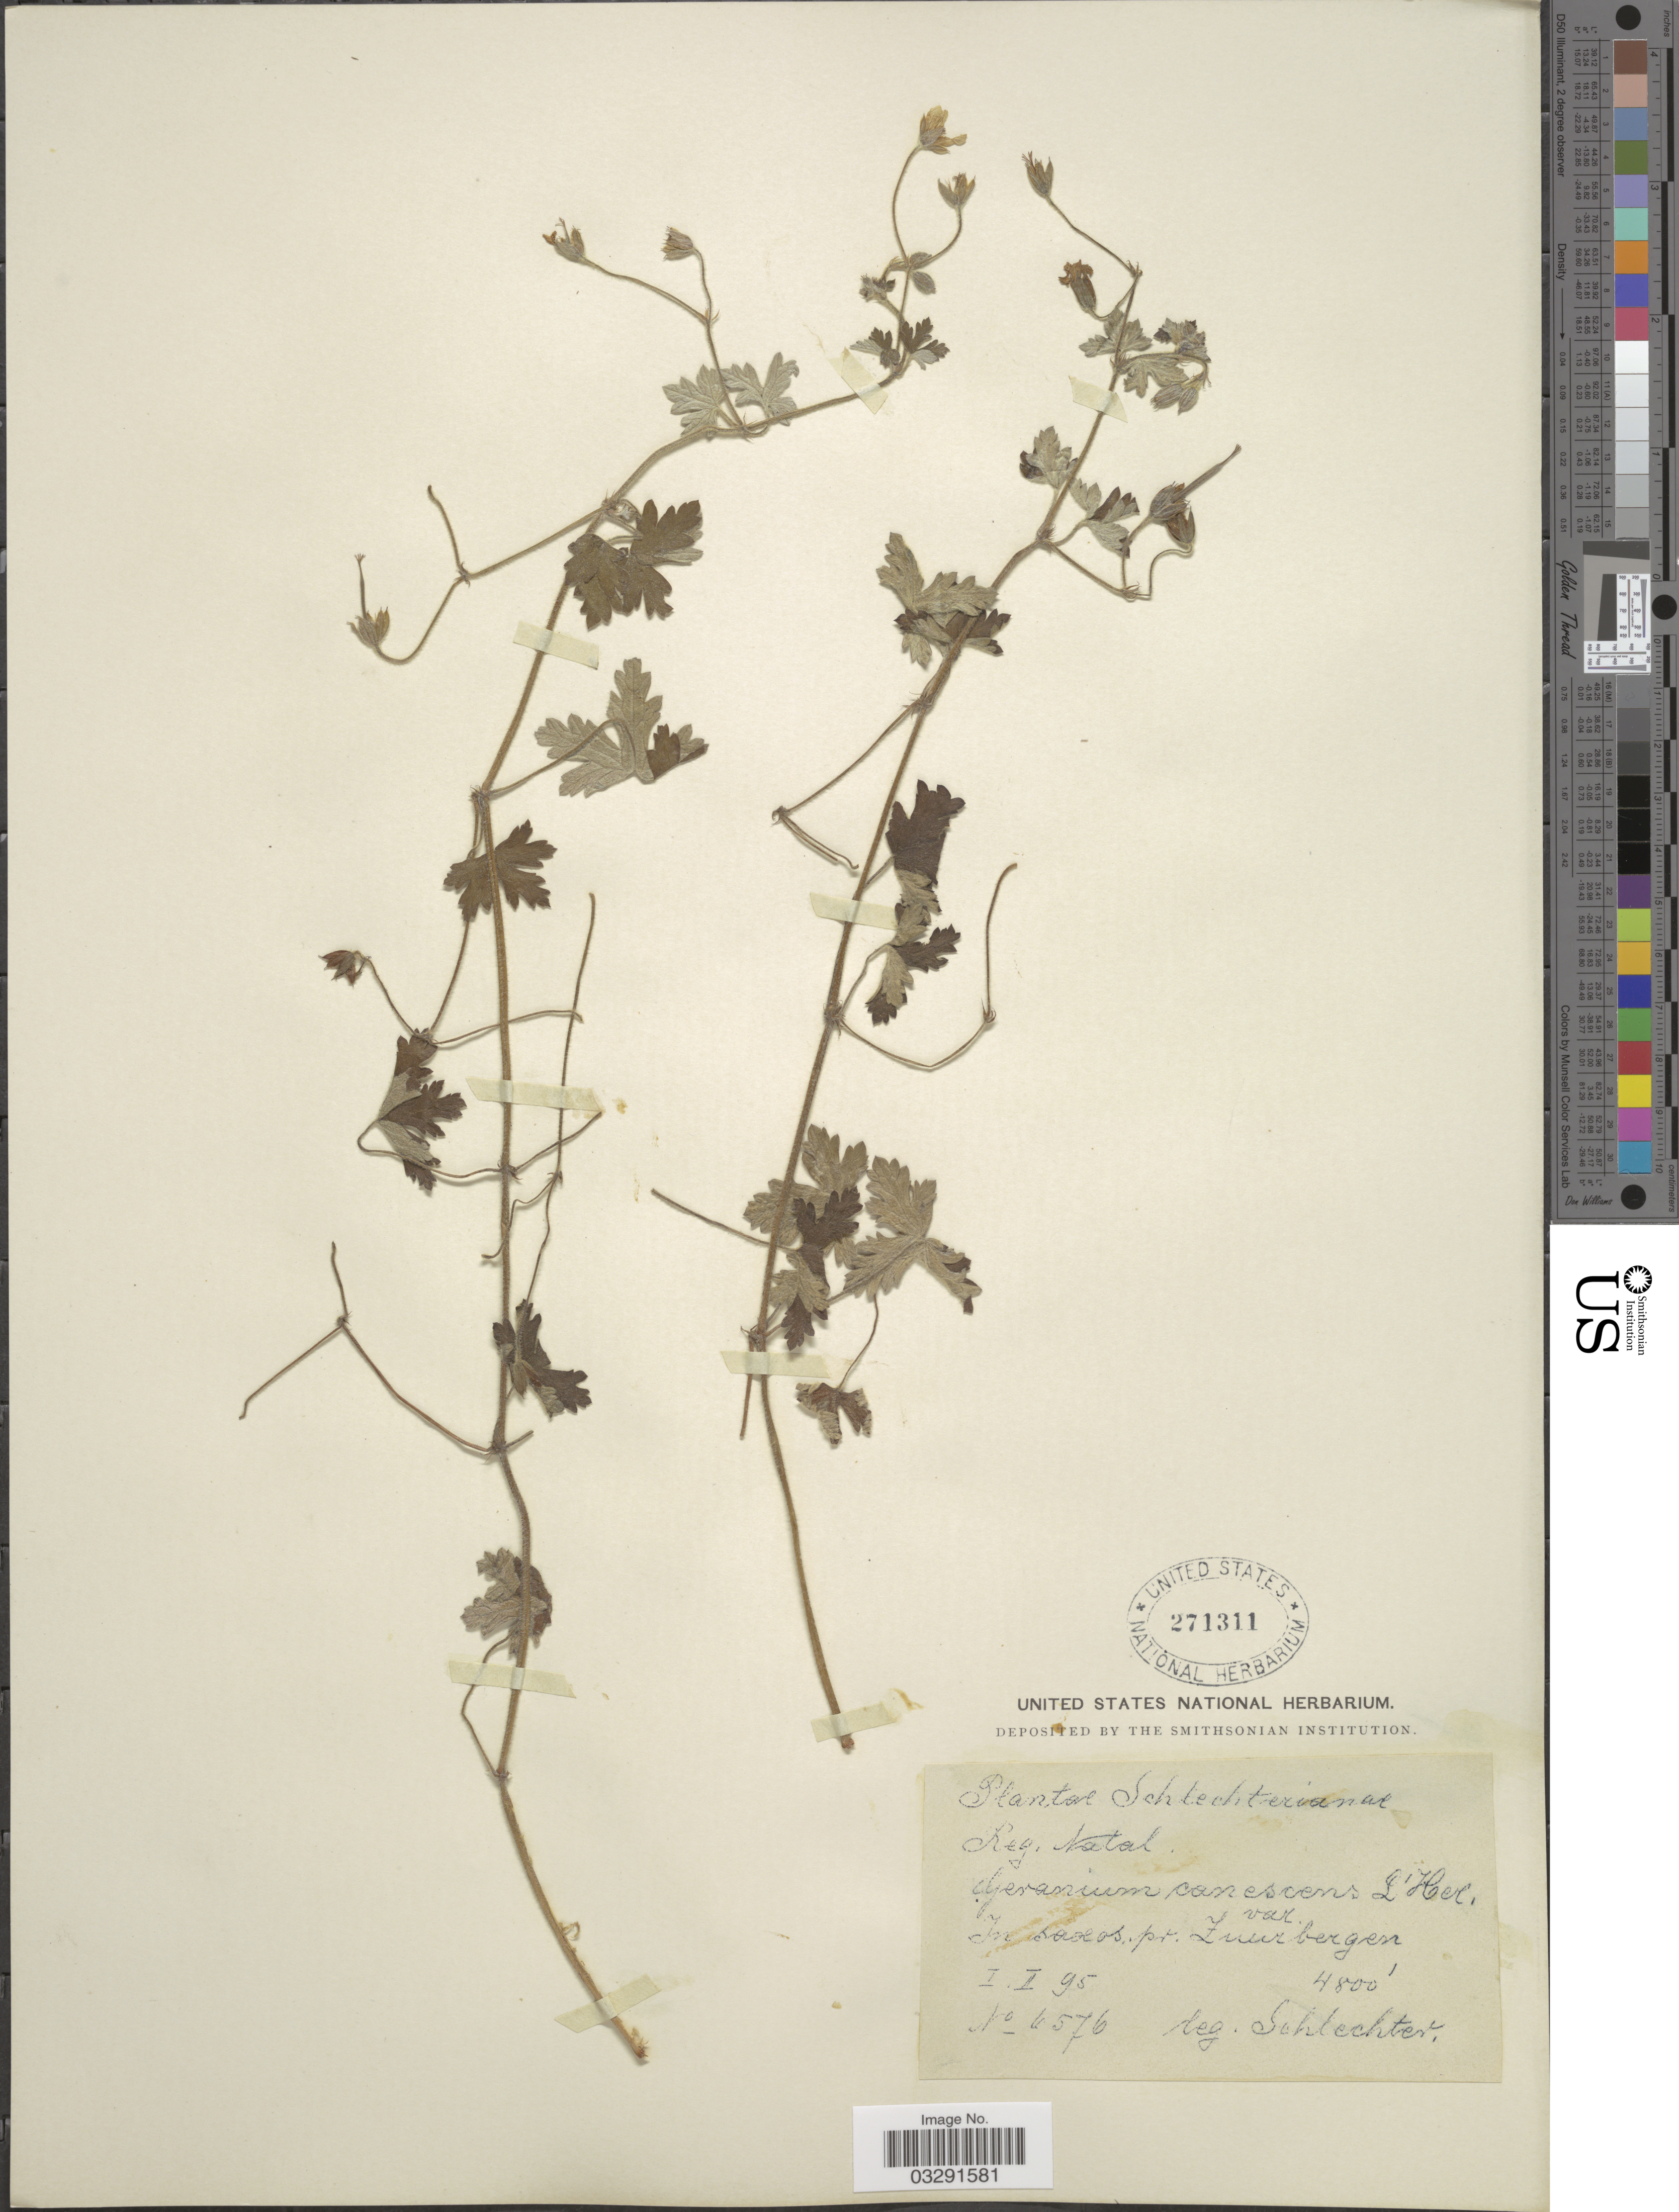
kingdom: Plantae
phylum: Tracheophyta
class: Magnoliopsida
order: Geraniales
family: Geraniaceae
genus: Geranium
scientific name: Geranium wakkerstroomianum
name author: R. Knuth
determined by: Aedo, C.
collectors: Schlechter, --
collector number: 6576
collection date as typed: Transcribed d/m/y: /1/95 to /2/95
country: South Africa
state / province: KwaZulu-Natal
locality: Reg. Natal. In saoeos. pr. Zuurbergen.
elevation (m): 1463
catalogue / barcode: US 271311